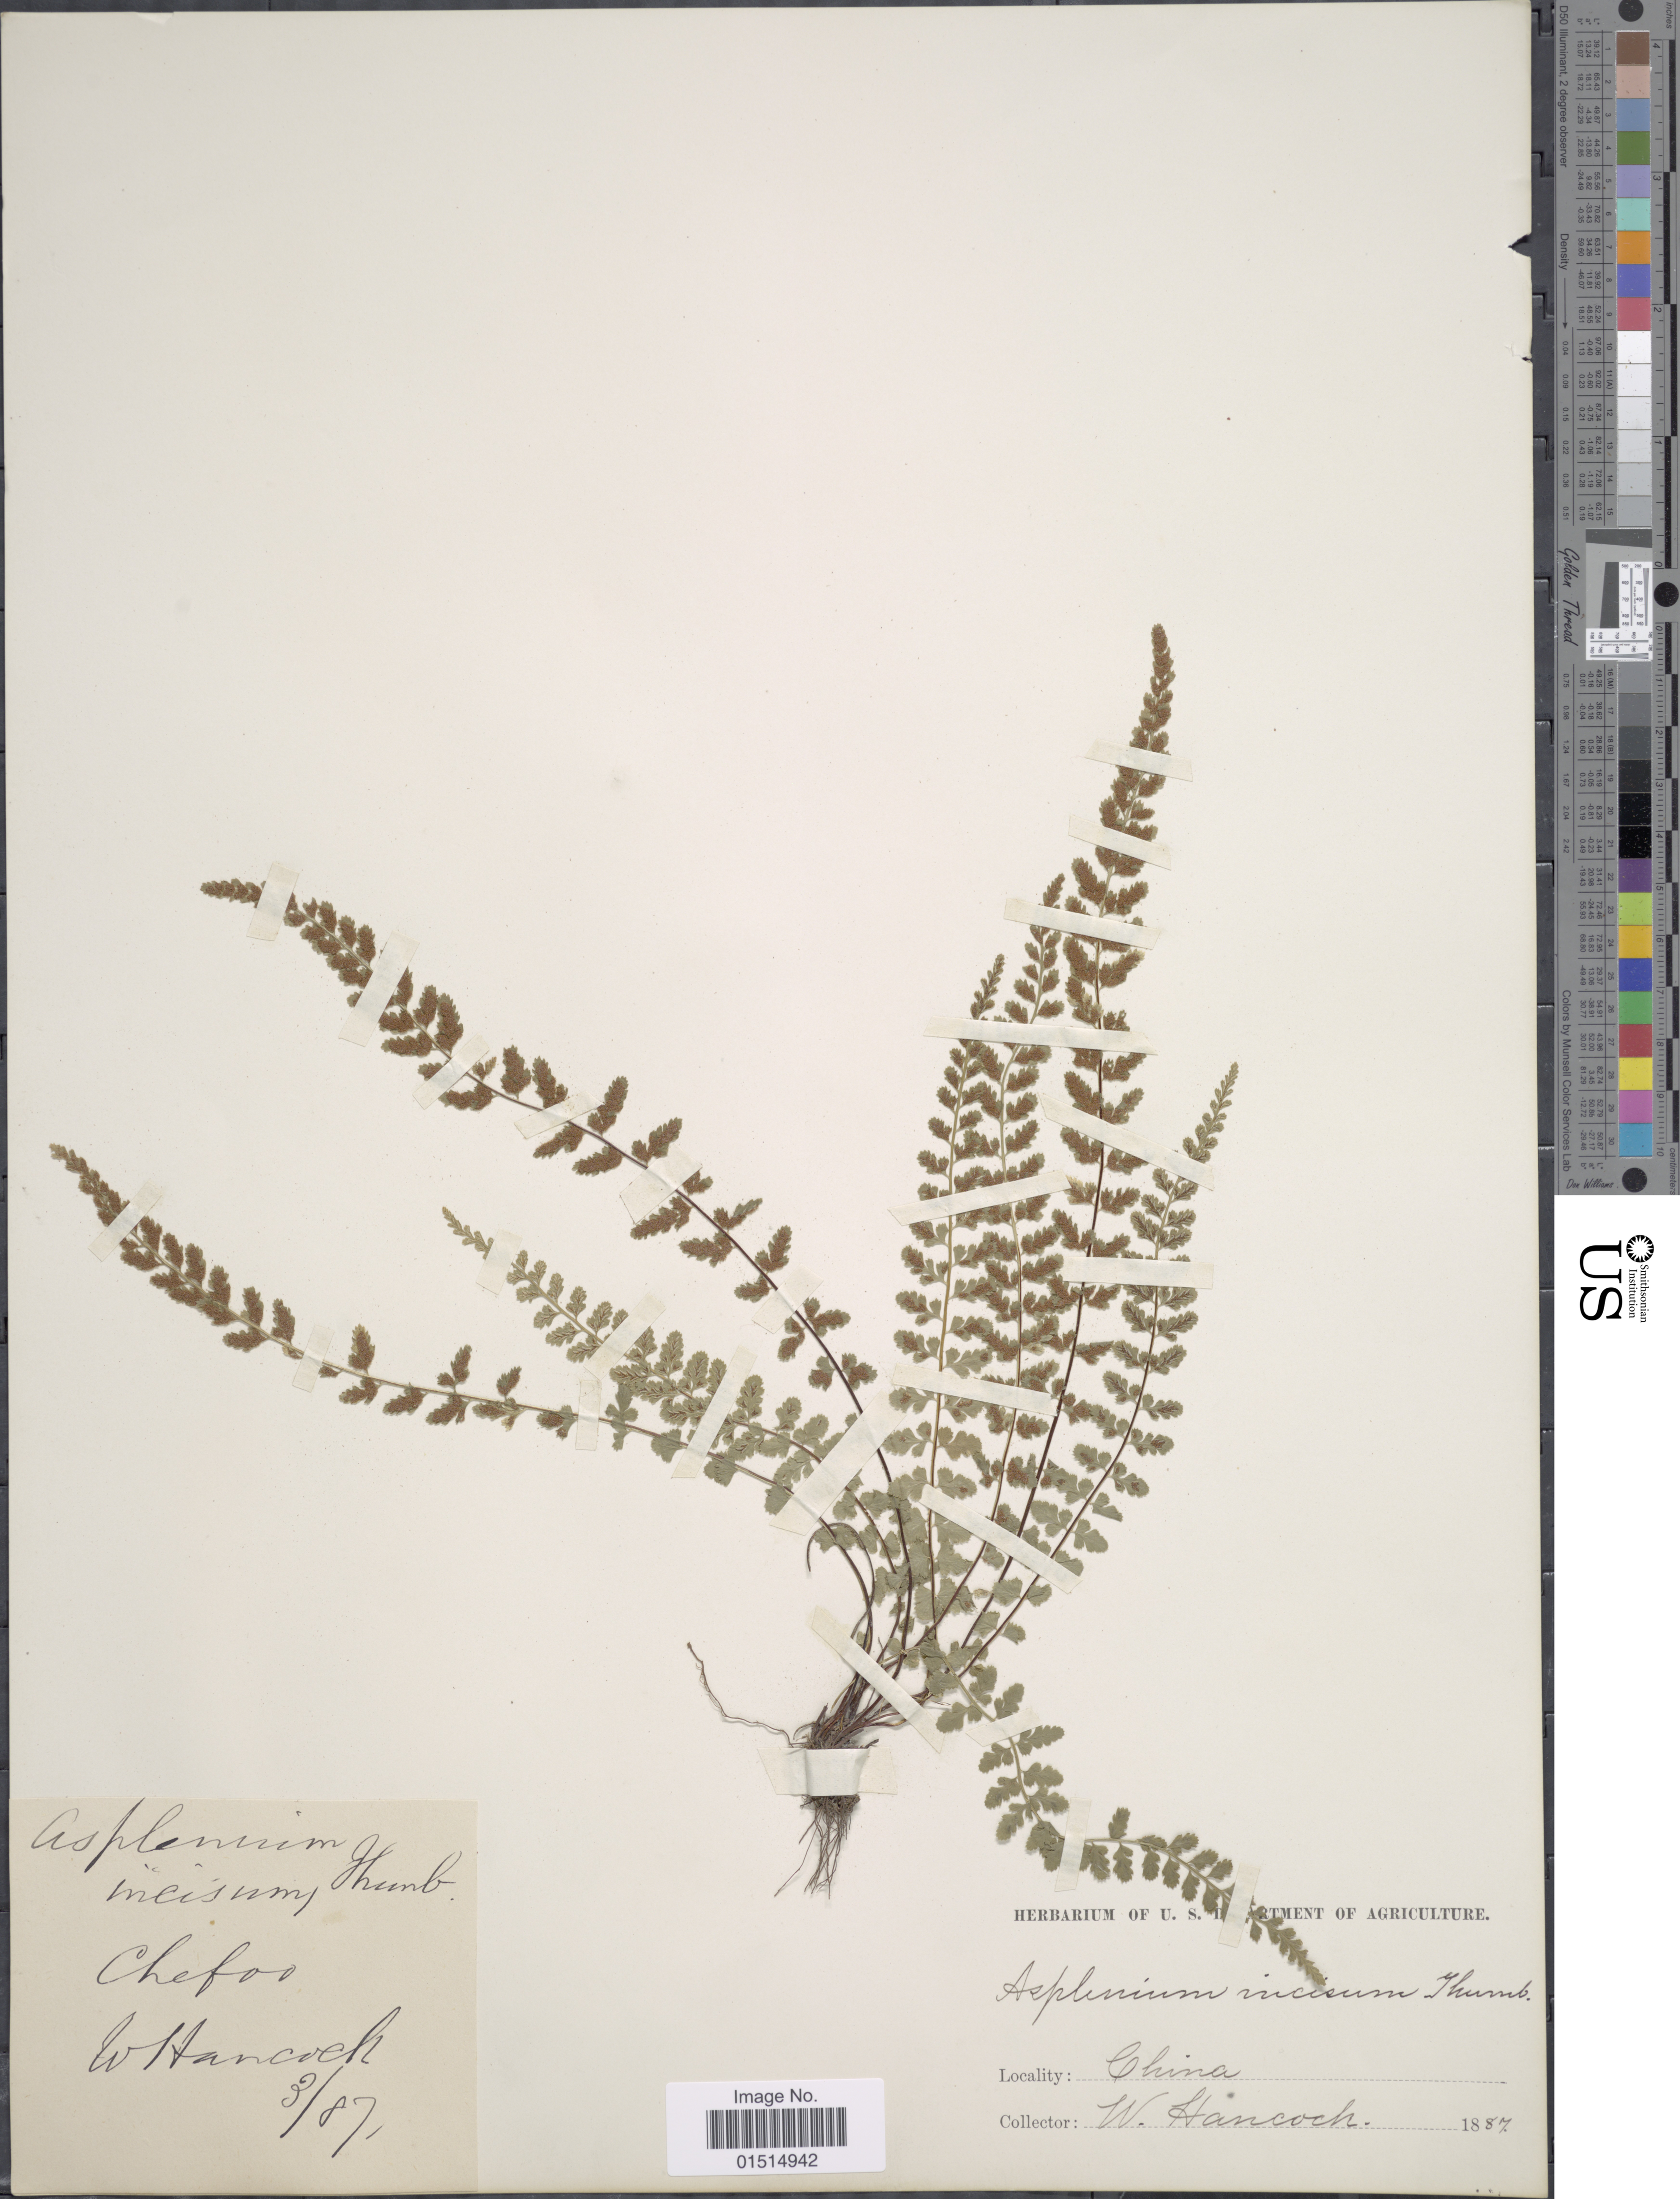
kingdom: Plantae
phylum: Tracheophyta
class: Polypodiopsida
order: Polypodiales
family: Aspleniaceae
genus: Asplenium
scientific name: Asplenium incisum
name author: Thunb.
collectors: W. Hancock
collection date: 1887-03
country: China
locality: Chefoo